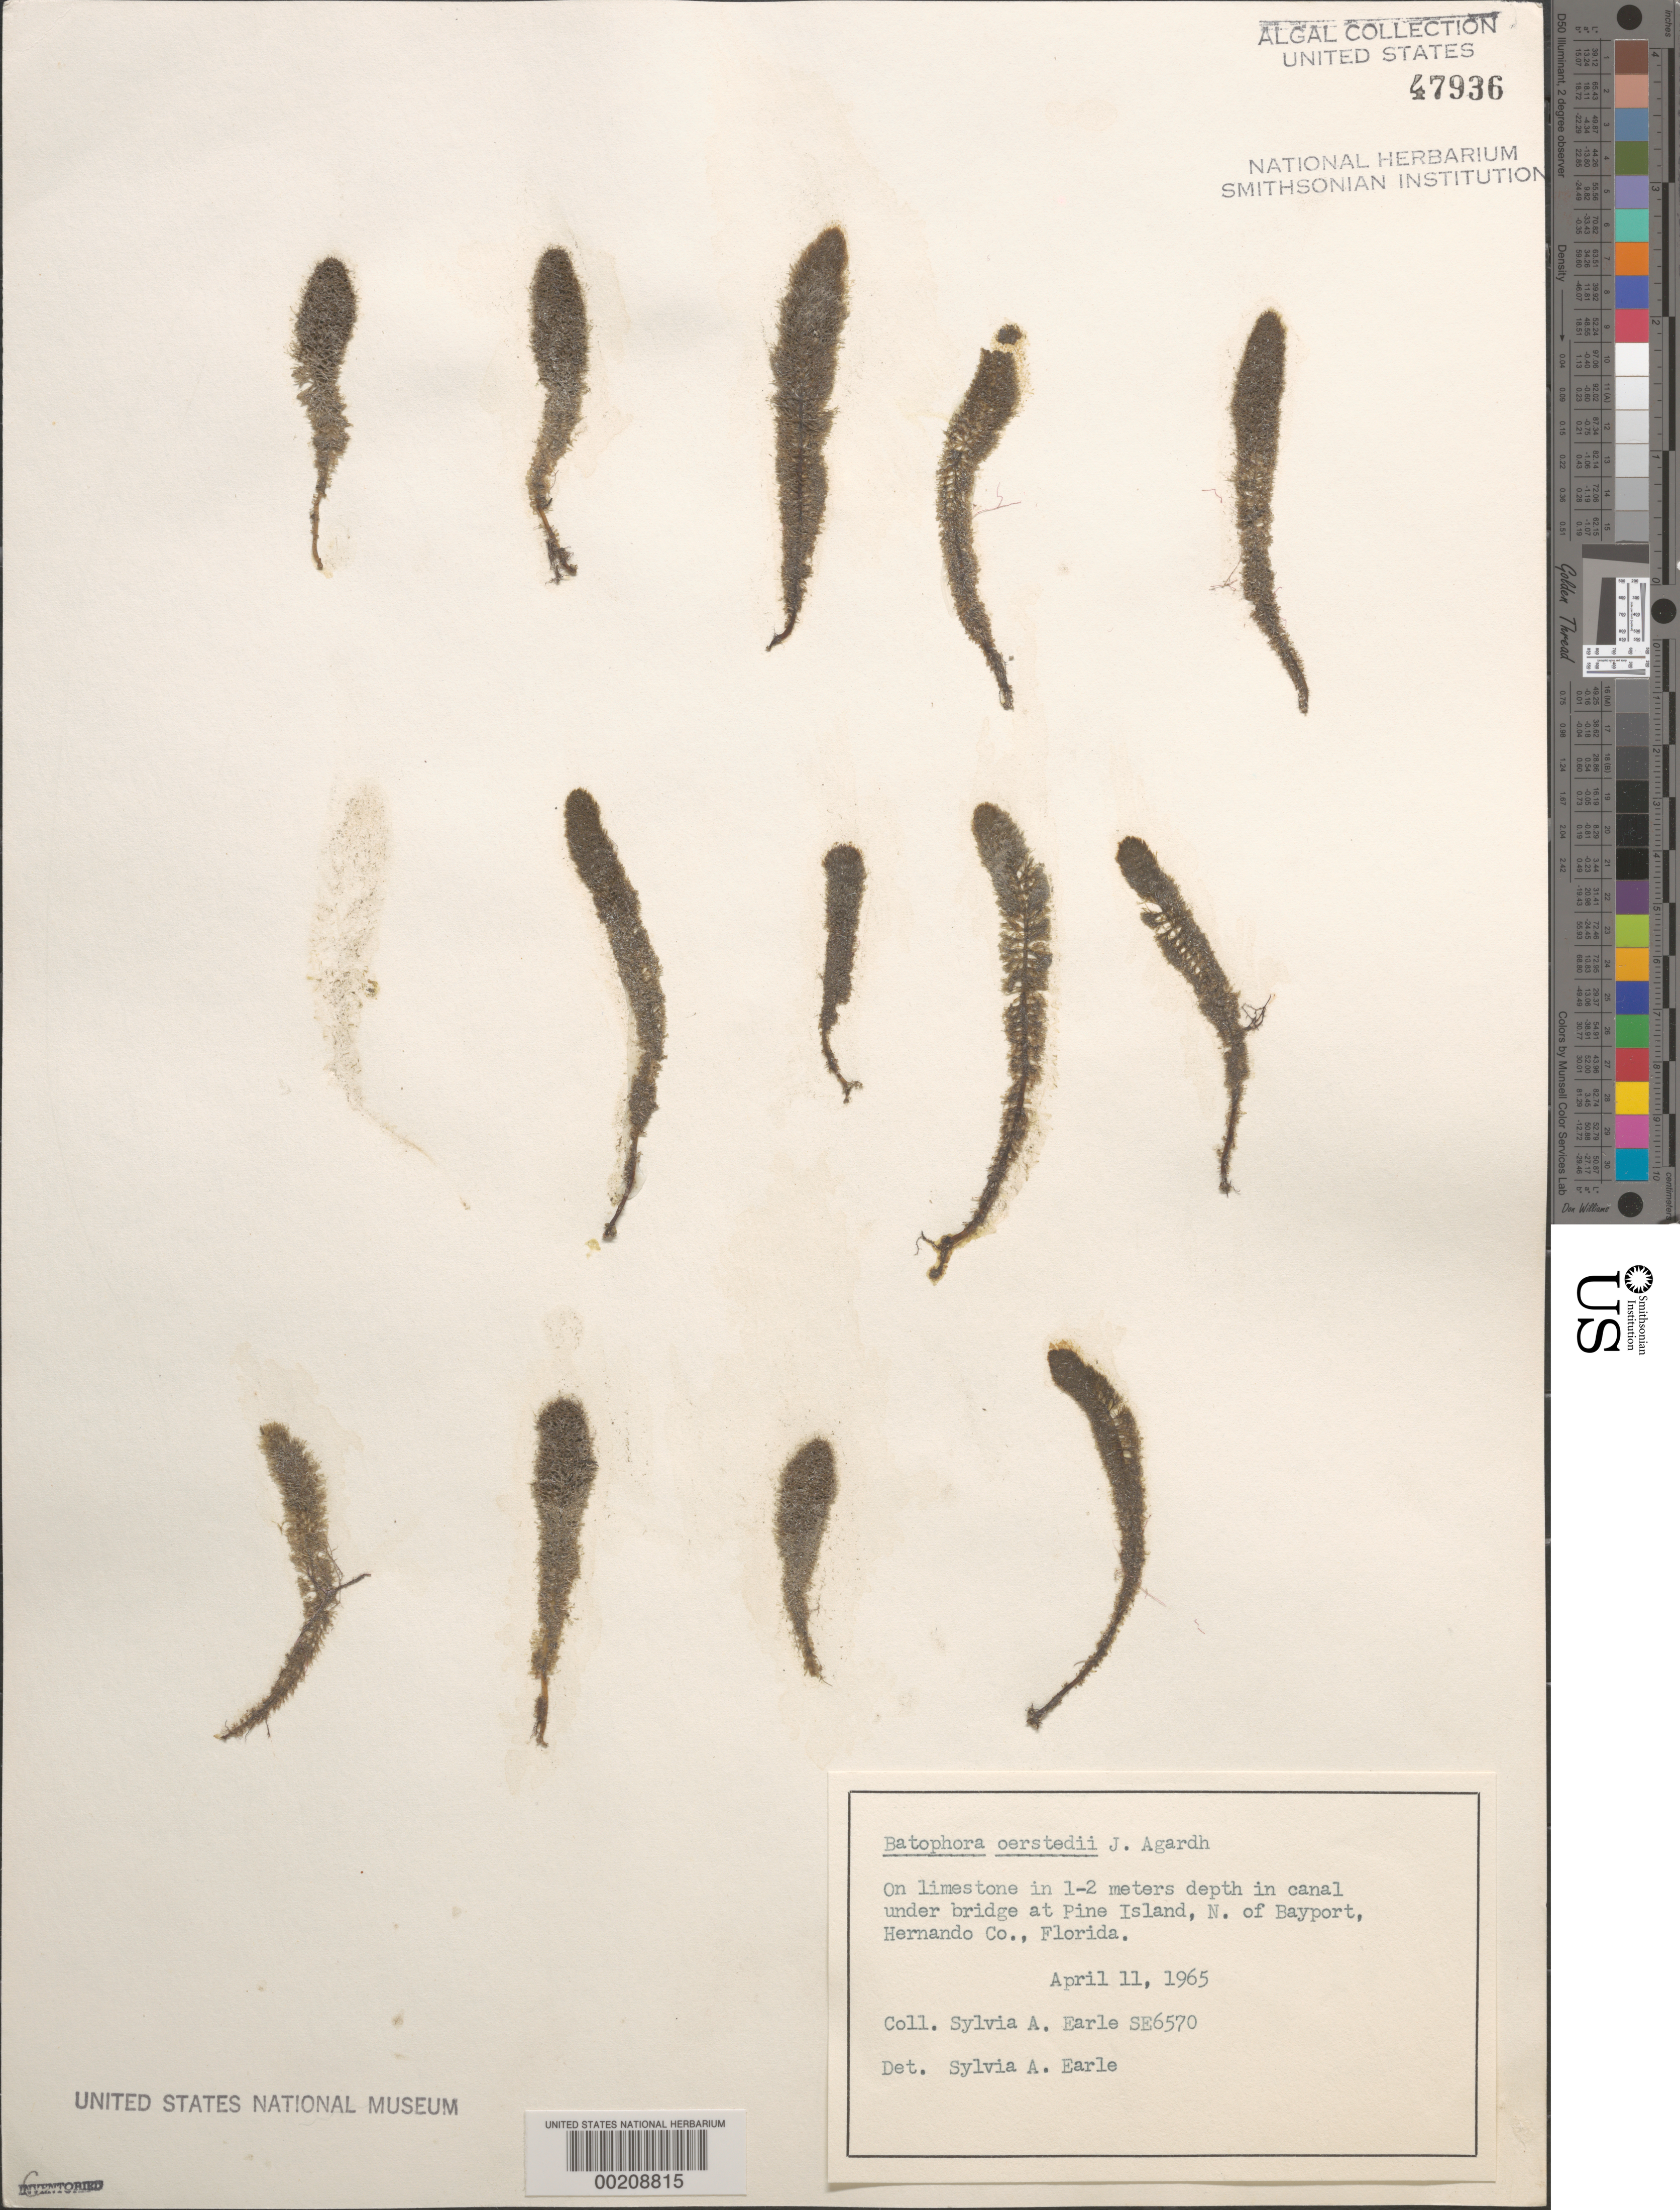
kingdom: Plantae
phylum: Chlorophyta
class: Ulvophyceae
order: Dasycladales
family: Dasycladaceae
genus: Batophora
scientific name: Batophora oerstedii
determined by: Earle, S. A.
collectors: S. A. Earle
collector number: Se 6570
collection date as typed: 11 Apr 1965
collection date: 1965-04-11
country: United States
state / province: Florida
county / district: Hernando County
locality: Canal under Pine Island Bridge, north of Bayport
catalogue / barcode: US 47936